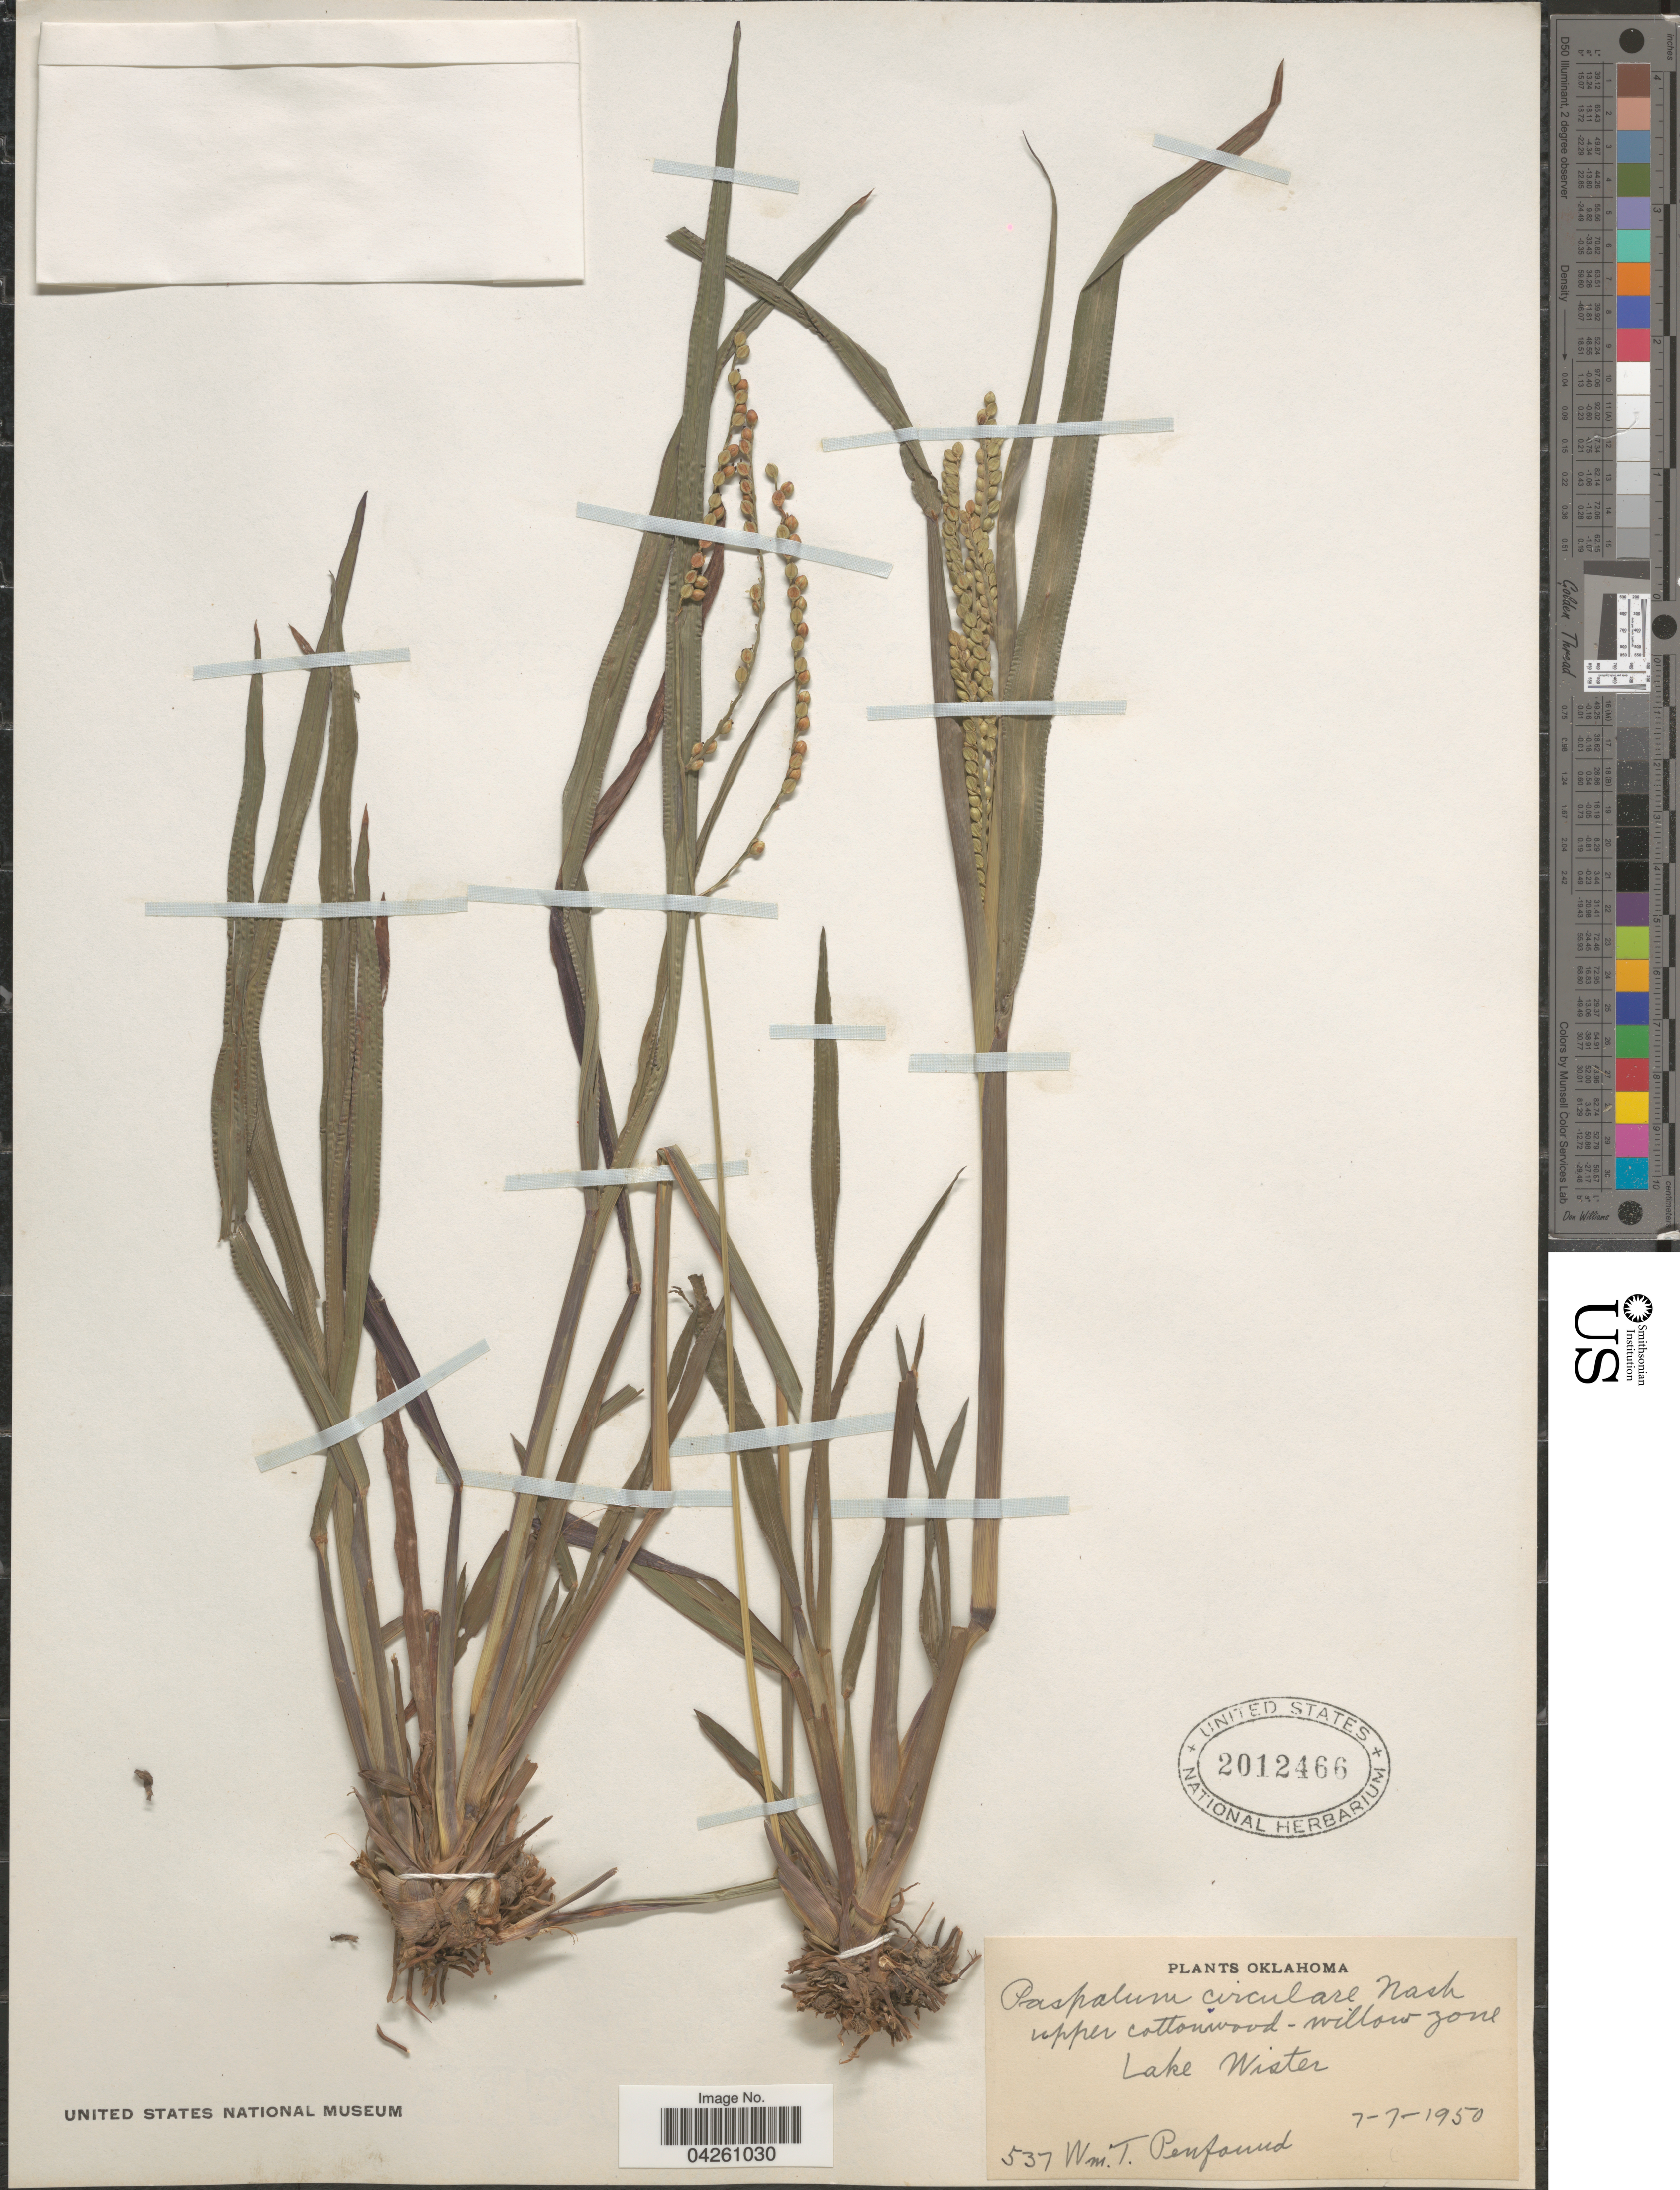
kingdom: Plantae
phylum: Tracheophyta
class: Liliopsida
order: Poales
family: Poaceae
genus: Paspalum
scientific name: Paspalum circulare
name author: Nash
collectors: W. Penfound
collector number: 537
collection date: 1950-07-07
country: United States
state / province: Oklahoma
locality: Upper cottonwood - Willow zone. Lake Wister.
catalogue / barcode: US 2012466